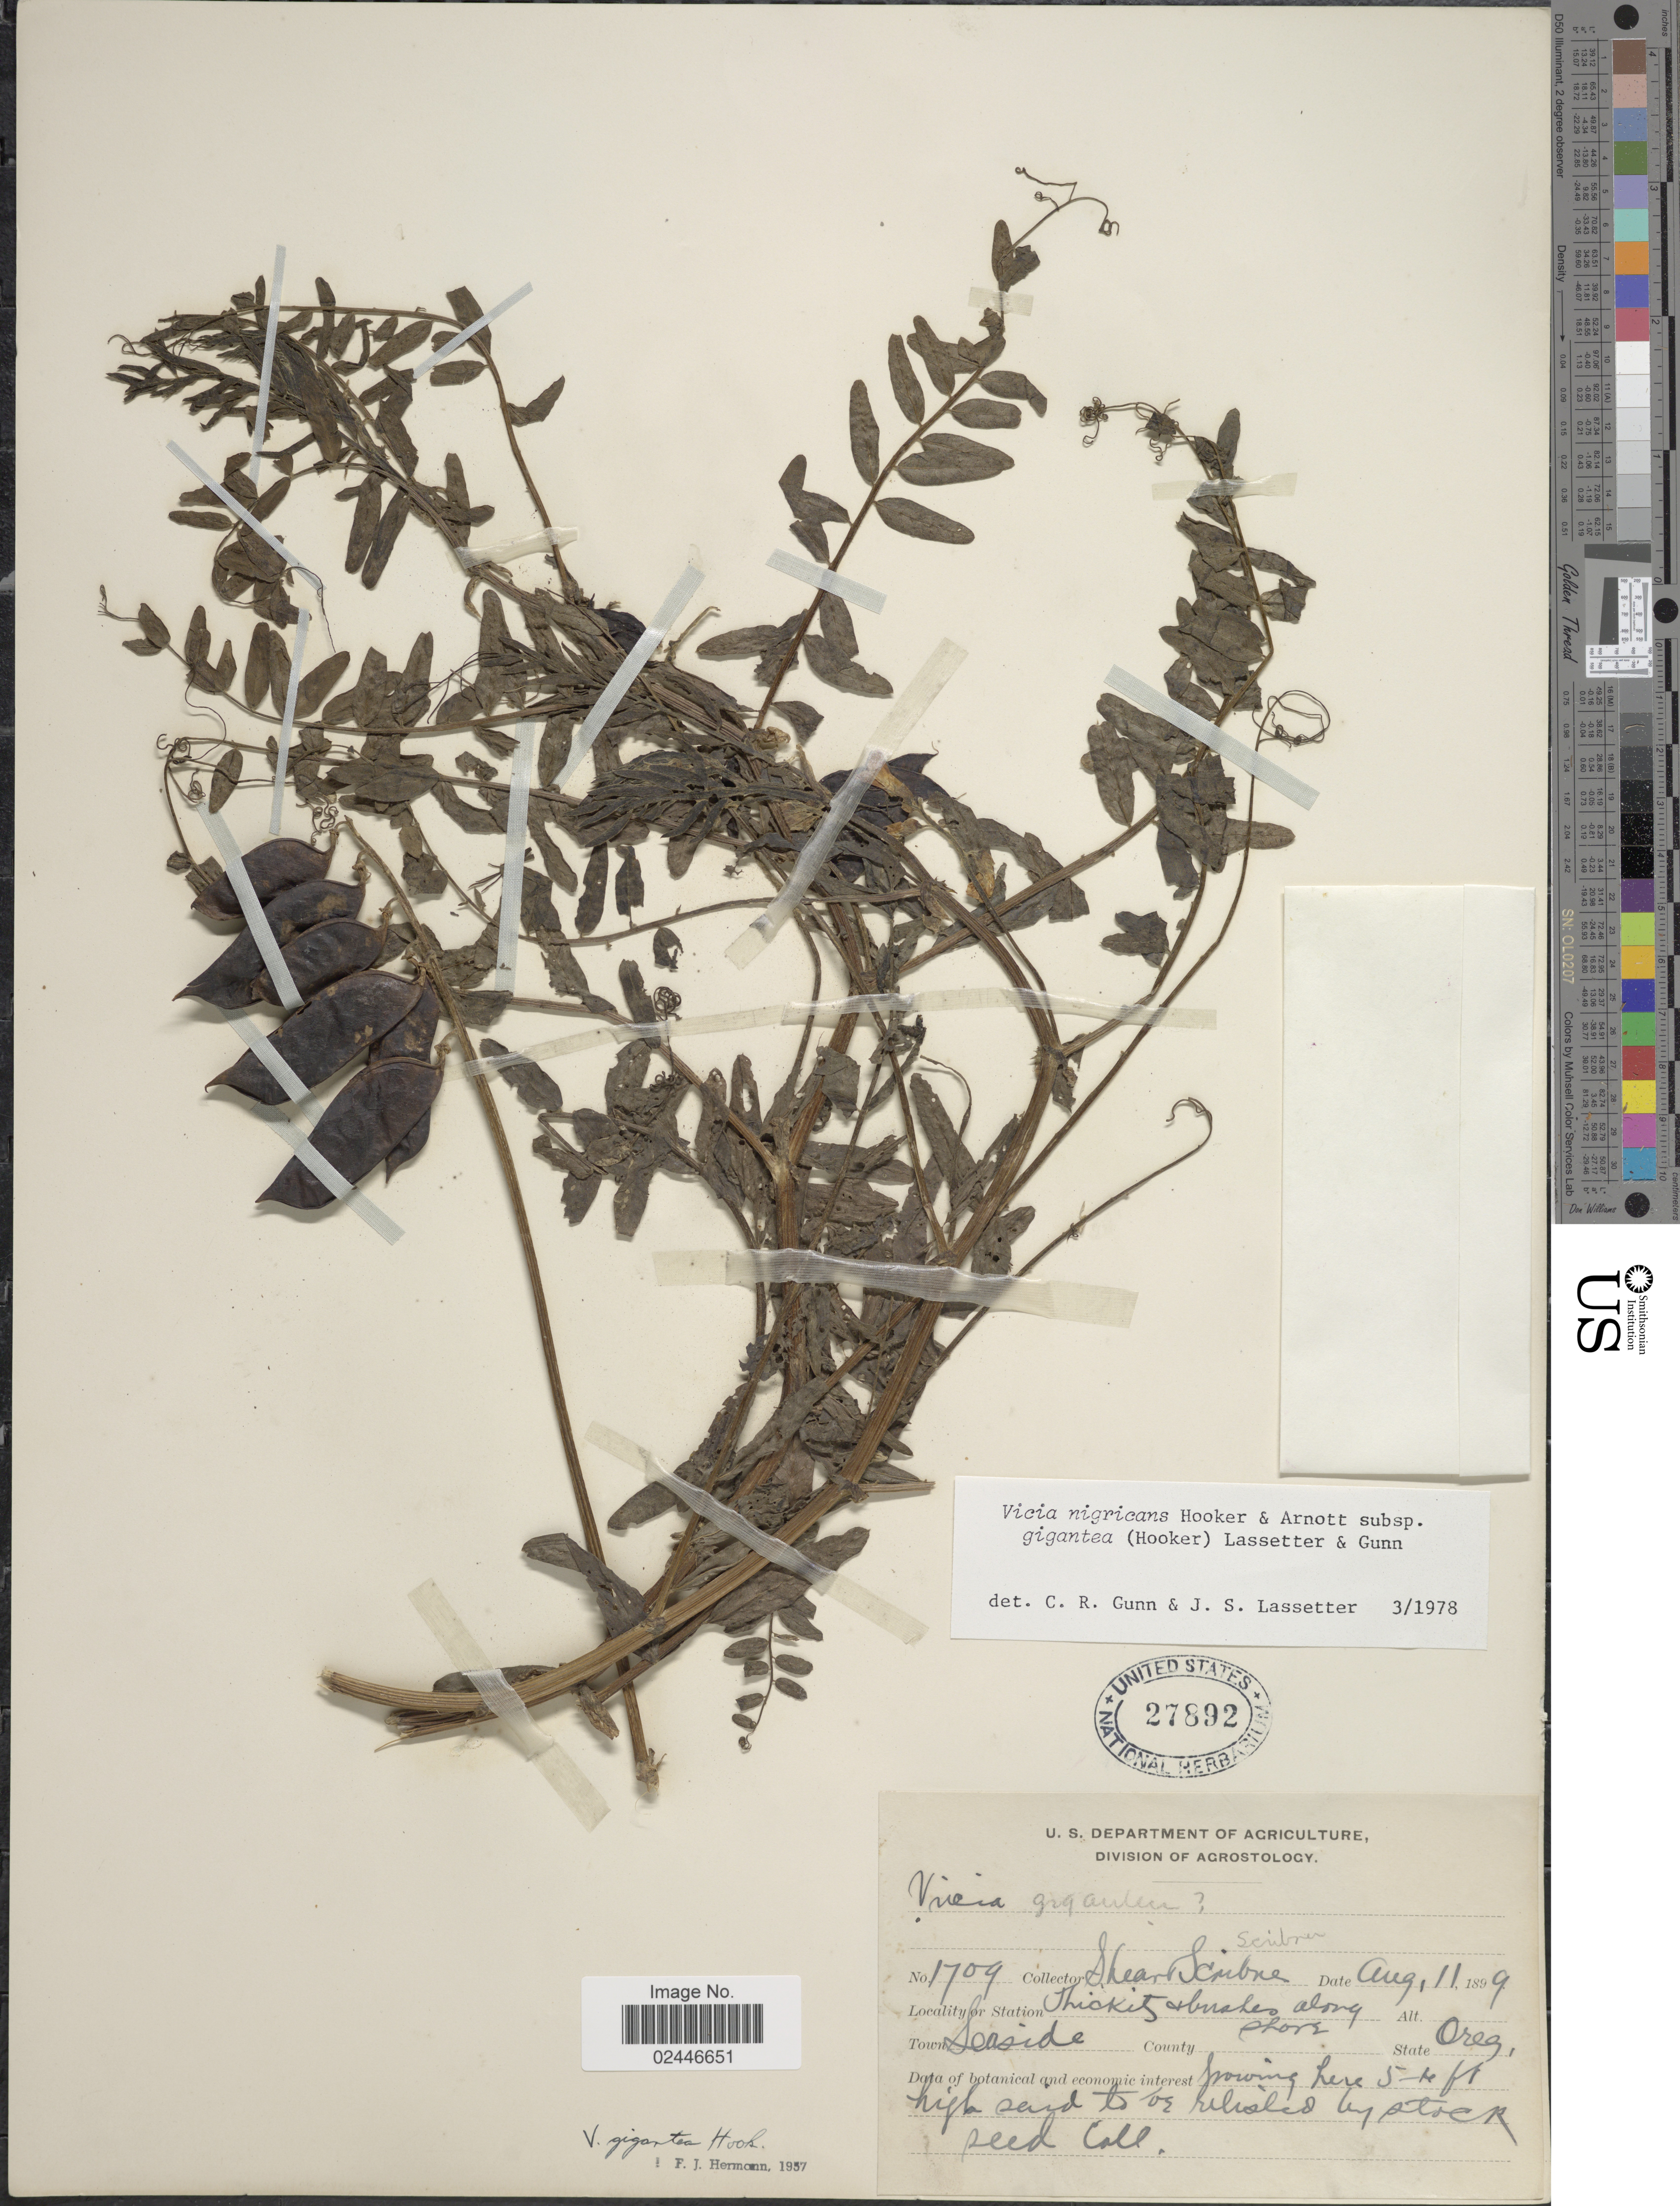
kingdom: Plantae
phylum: Tracheophyta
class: Magnoliopsida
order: Fabales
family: Fabaceae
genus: Vicia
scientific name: Vicia nigricans subsp. gigantea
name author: Hook. & Arn.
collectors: S. Scribner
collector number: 1709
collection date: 1899-08-11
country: United States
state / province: Oregon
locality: Oreg.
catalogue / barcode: US 27892